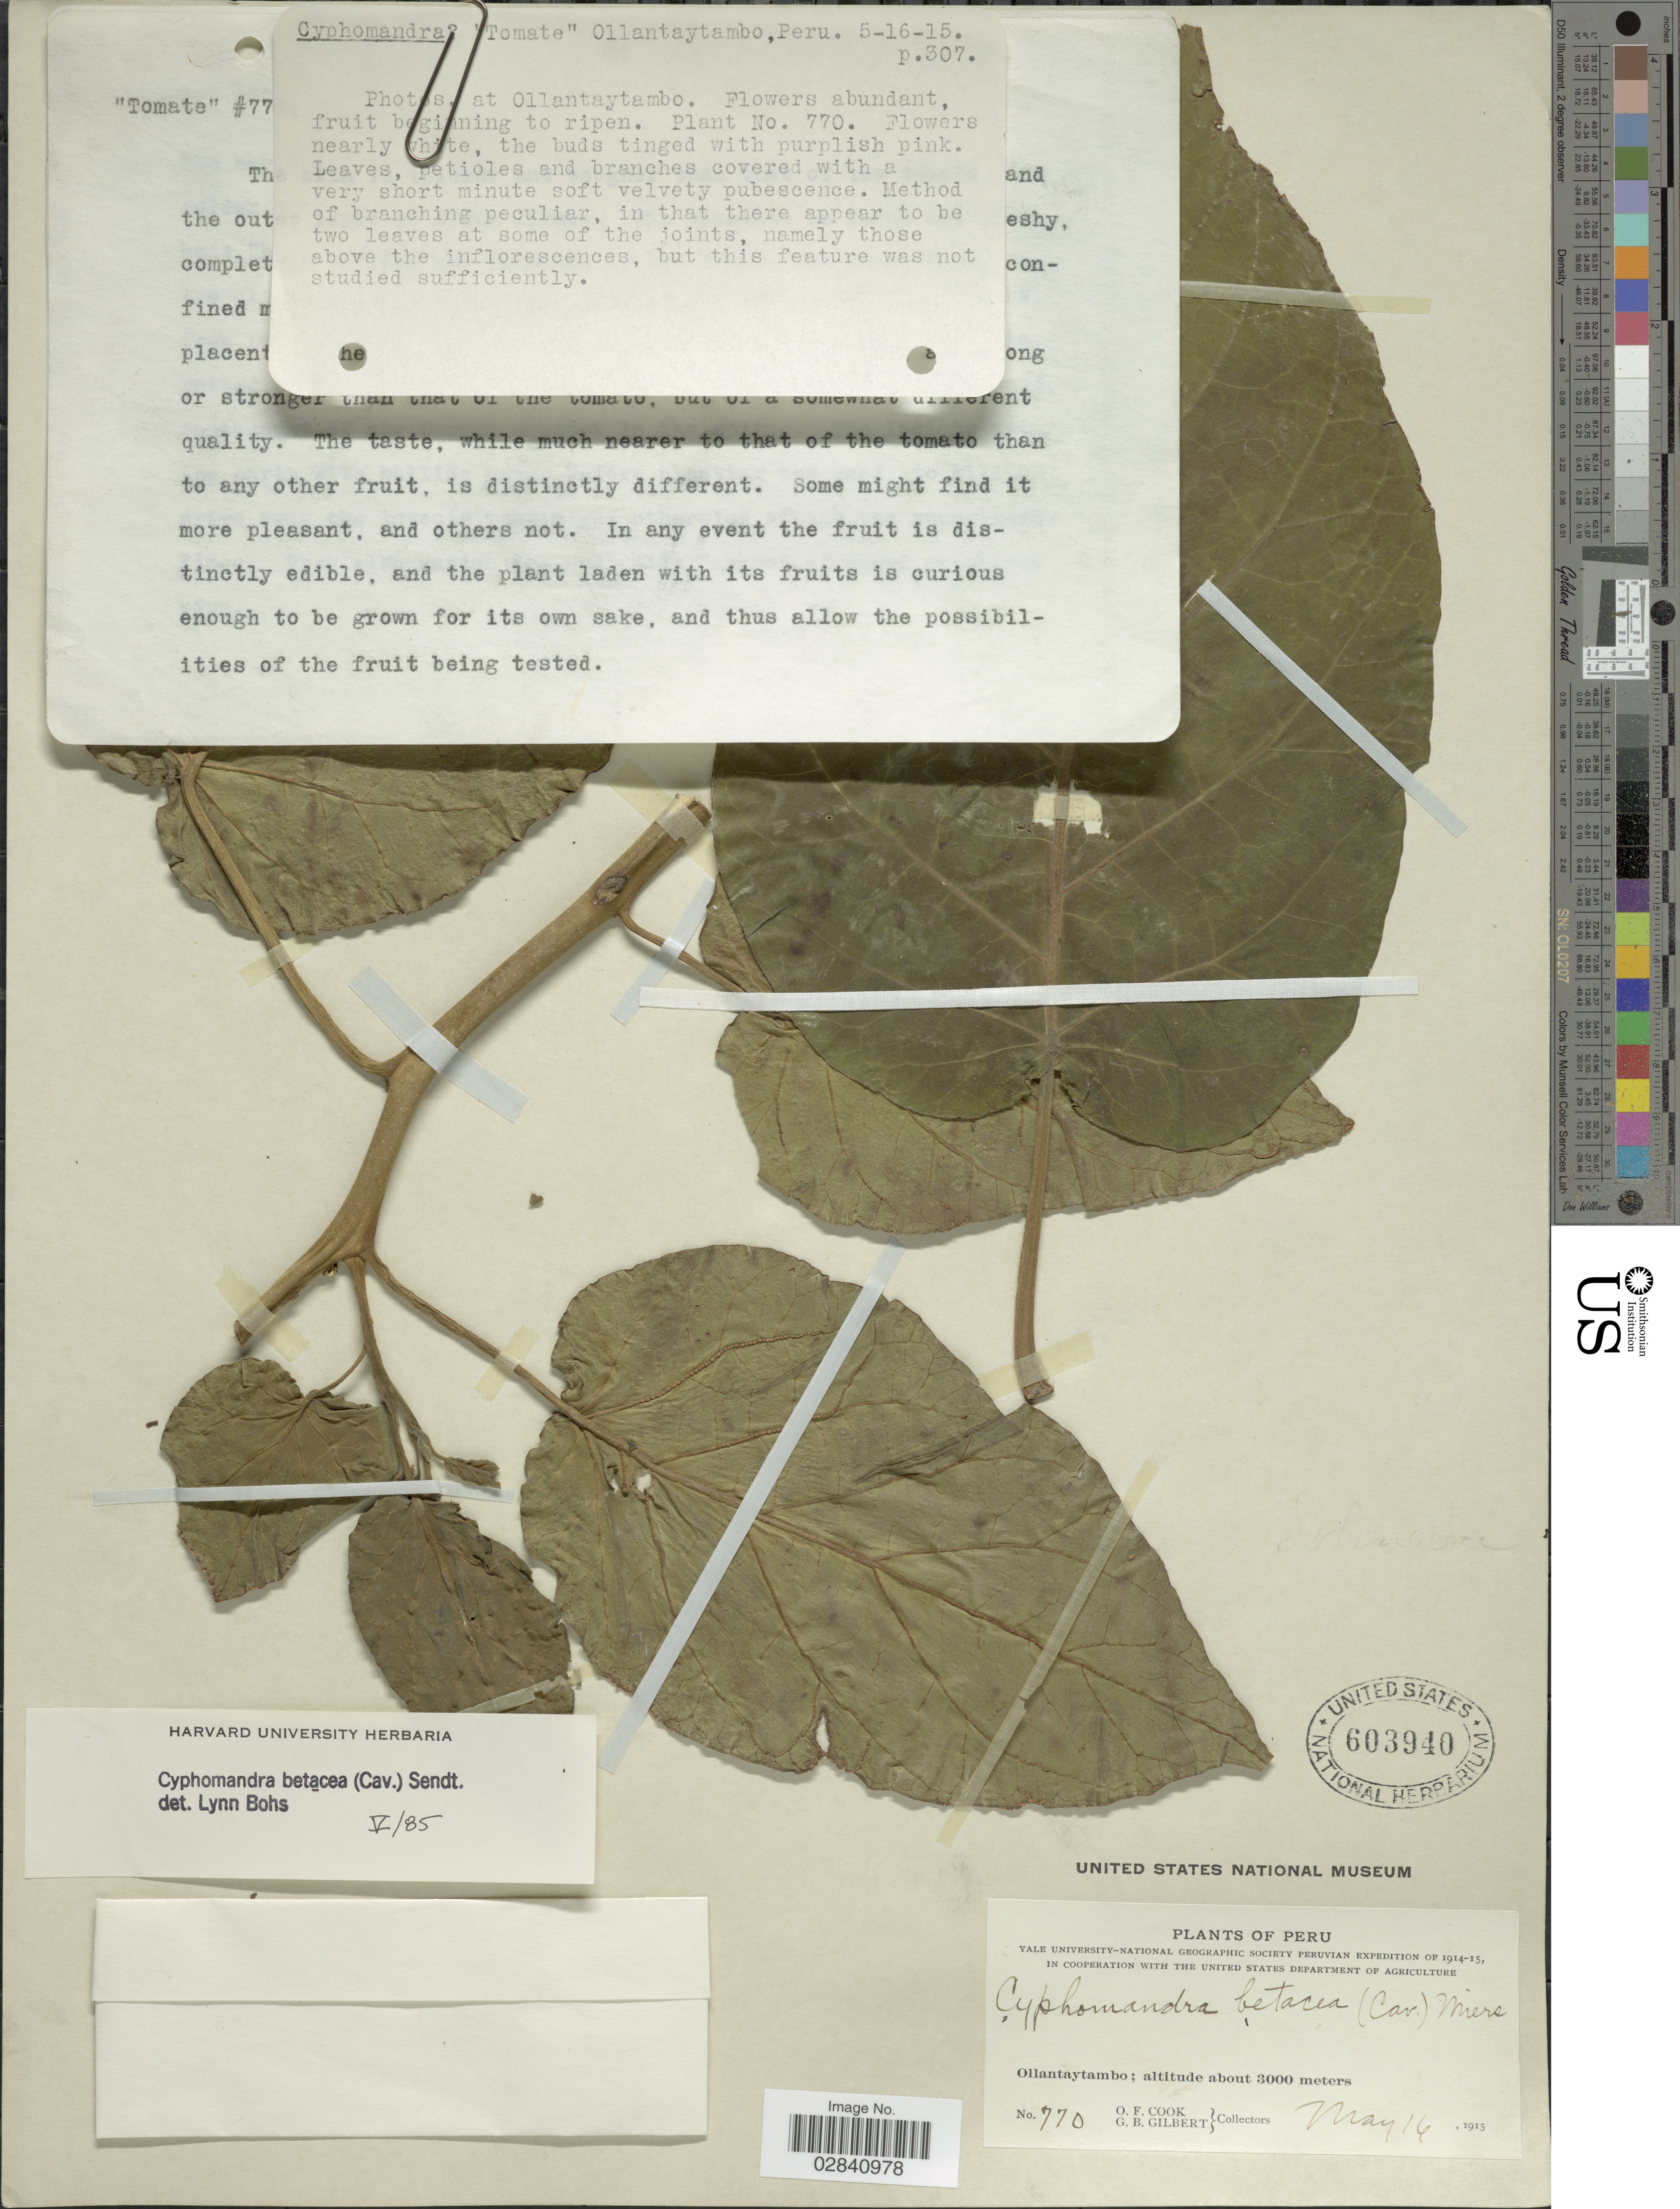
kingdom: Plantae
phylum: Tracheophyta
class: Magnoliopsida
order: Solanales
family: Solanaceae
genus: Cyphomandra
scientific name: Cyphomandra betacea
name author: (Cav.) Sendtn.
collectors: O. F. Cook & G. B. Gilbert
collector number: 770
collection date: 1915-05-16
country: Peru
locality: Ollantaytambo.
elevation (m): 3000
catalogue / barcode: US 603940